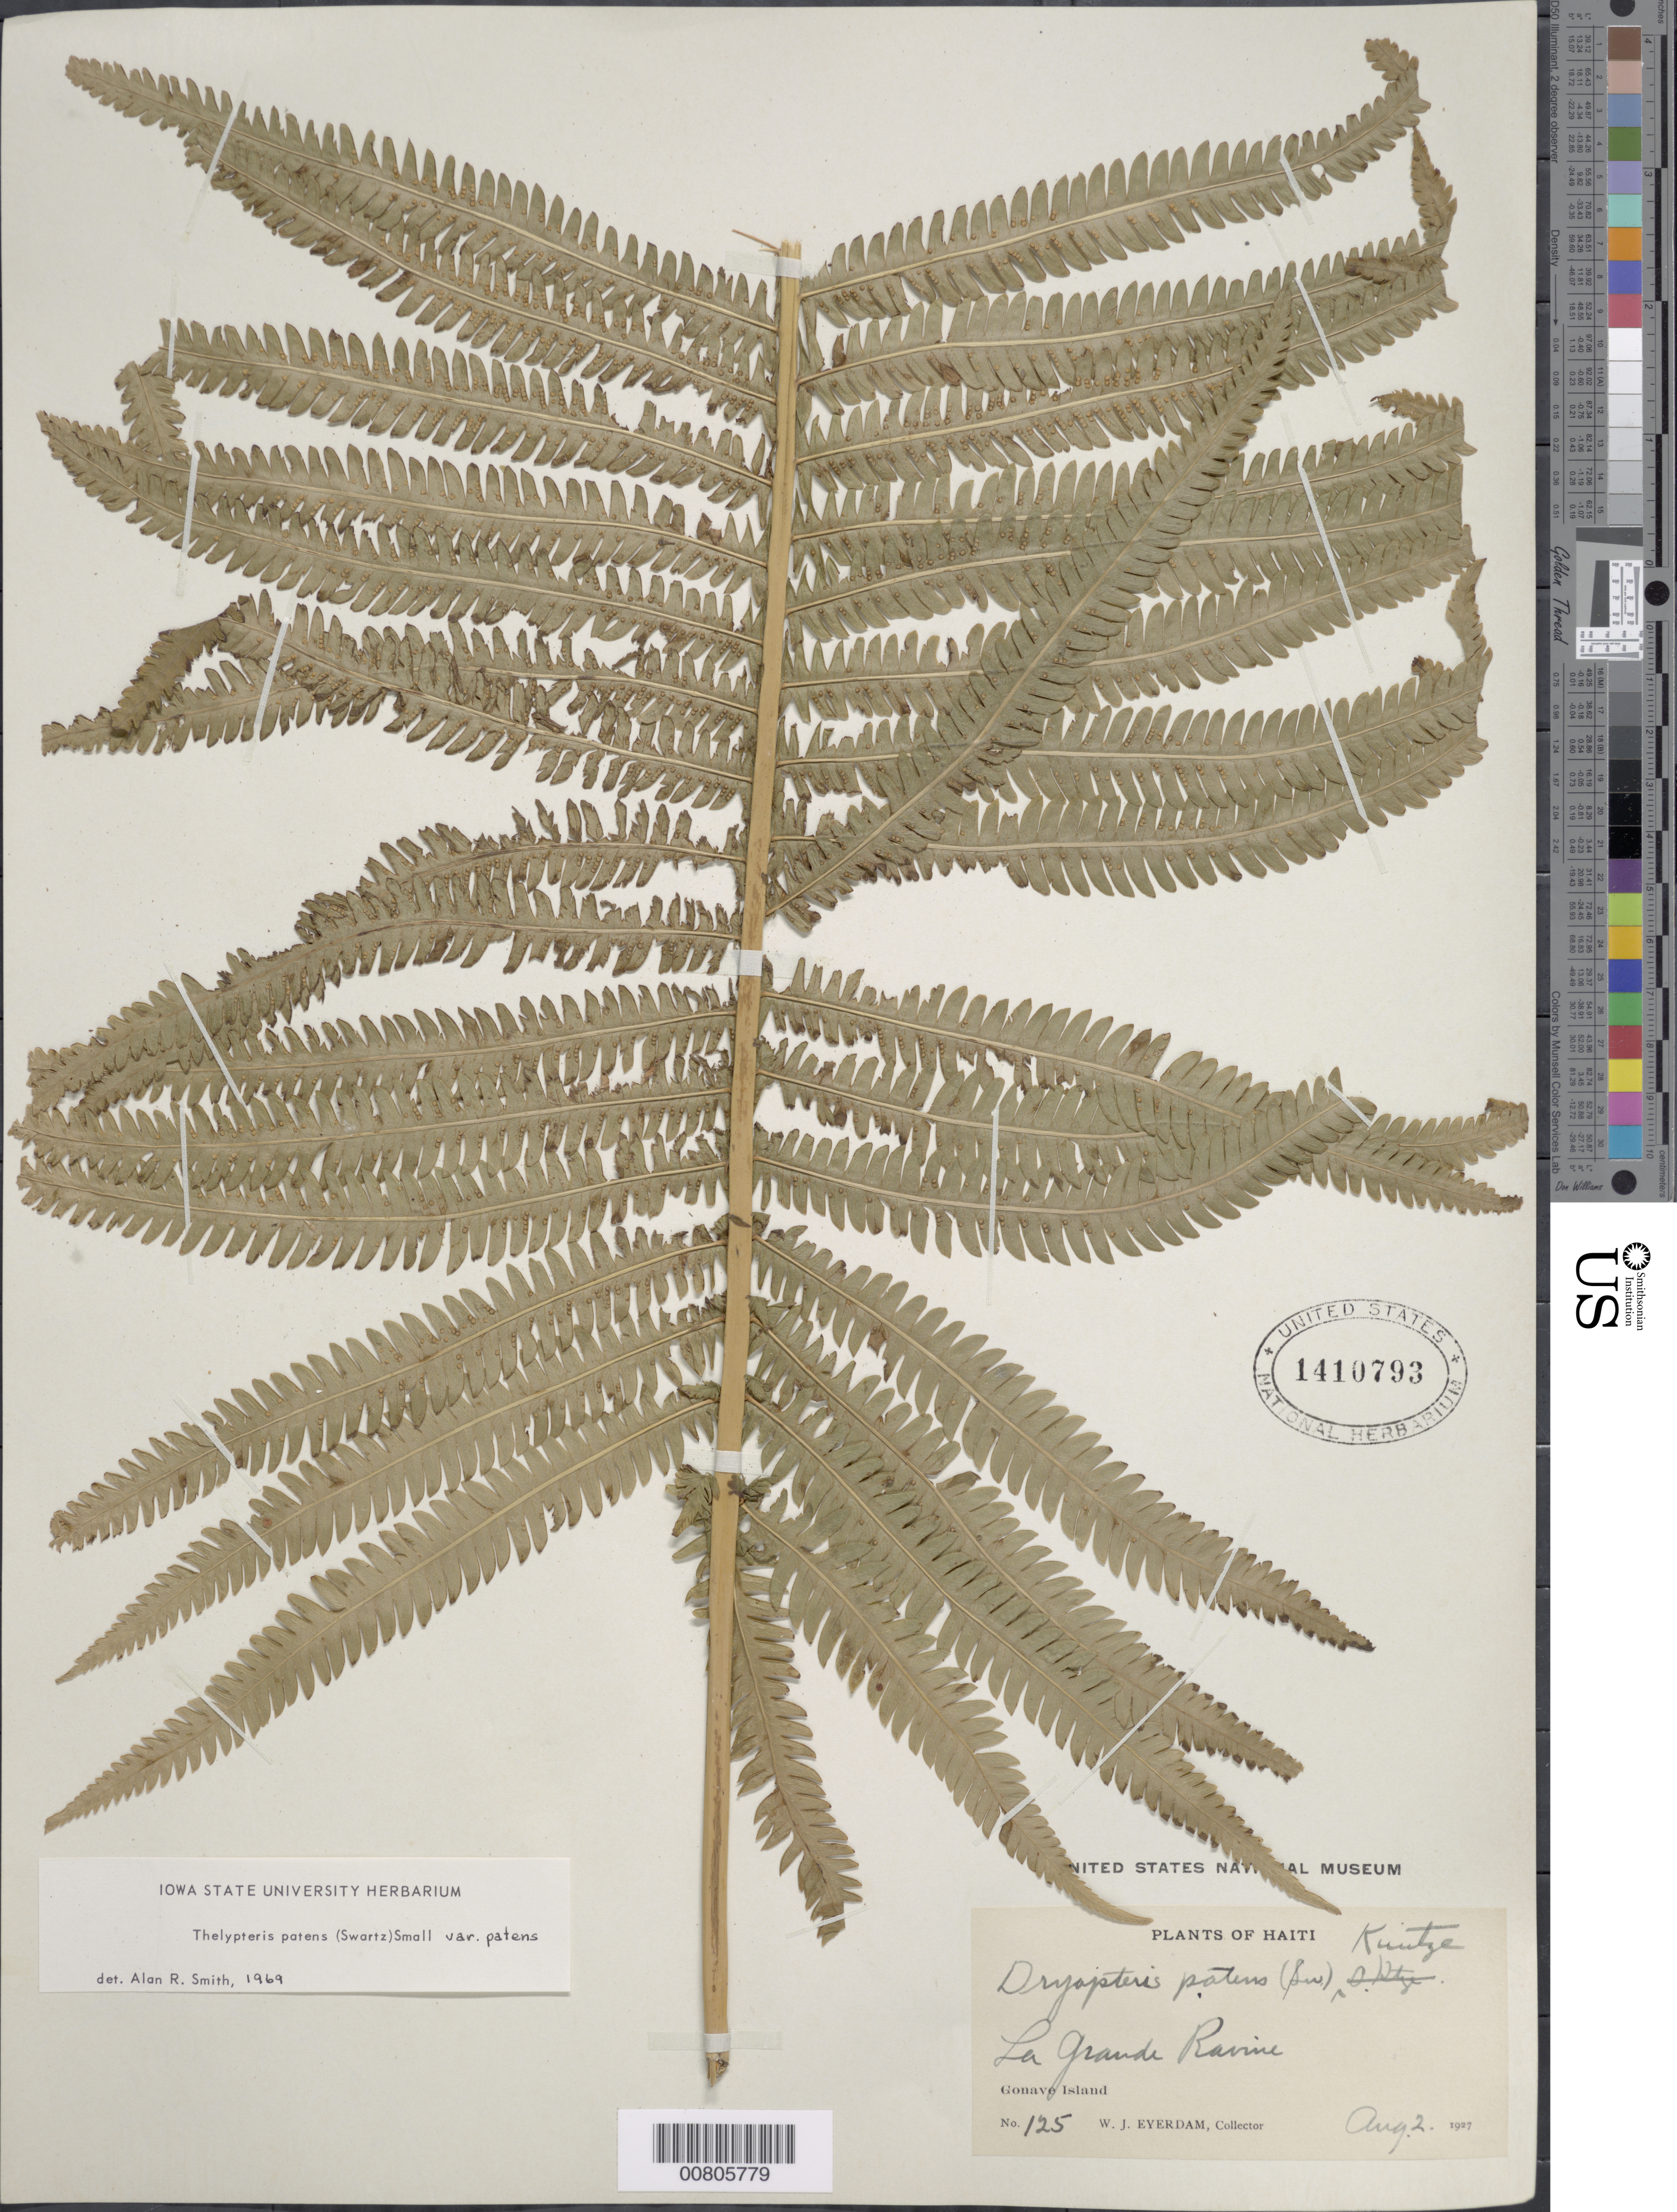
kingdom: Plantae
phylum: Tracheophyta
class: Polypodiopsida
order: Polypodiales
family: Thelypteridaceae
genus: Christella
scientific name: Christella patens var. patens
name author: (Sw.) Holttum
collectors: W. J. Eyerdam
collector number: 125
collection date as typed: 02 Aug 1927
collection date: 1927-08-02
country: Haiti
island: Hispaniola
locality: Gonave Island, La Grande Ravine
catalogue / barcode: US 1410793